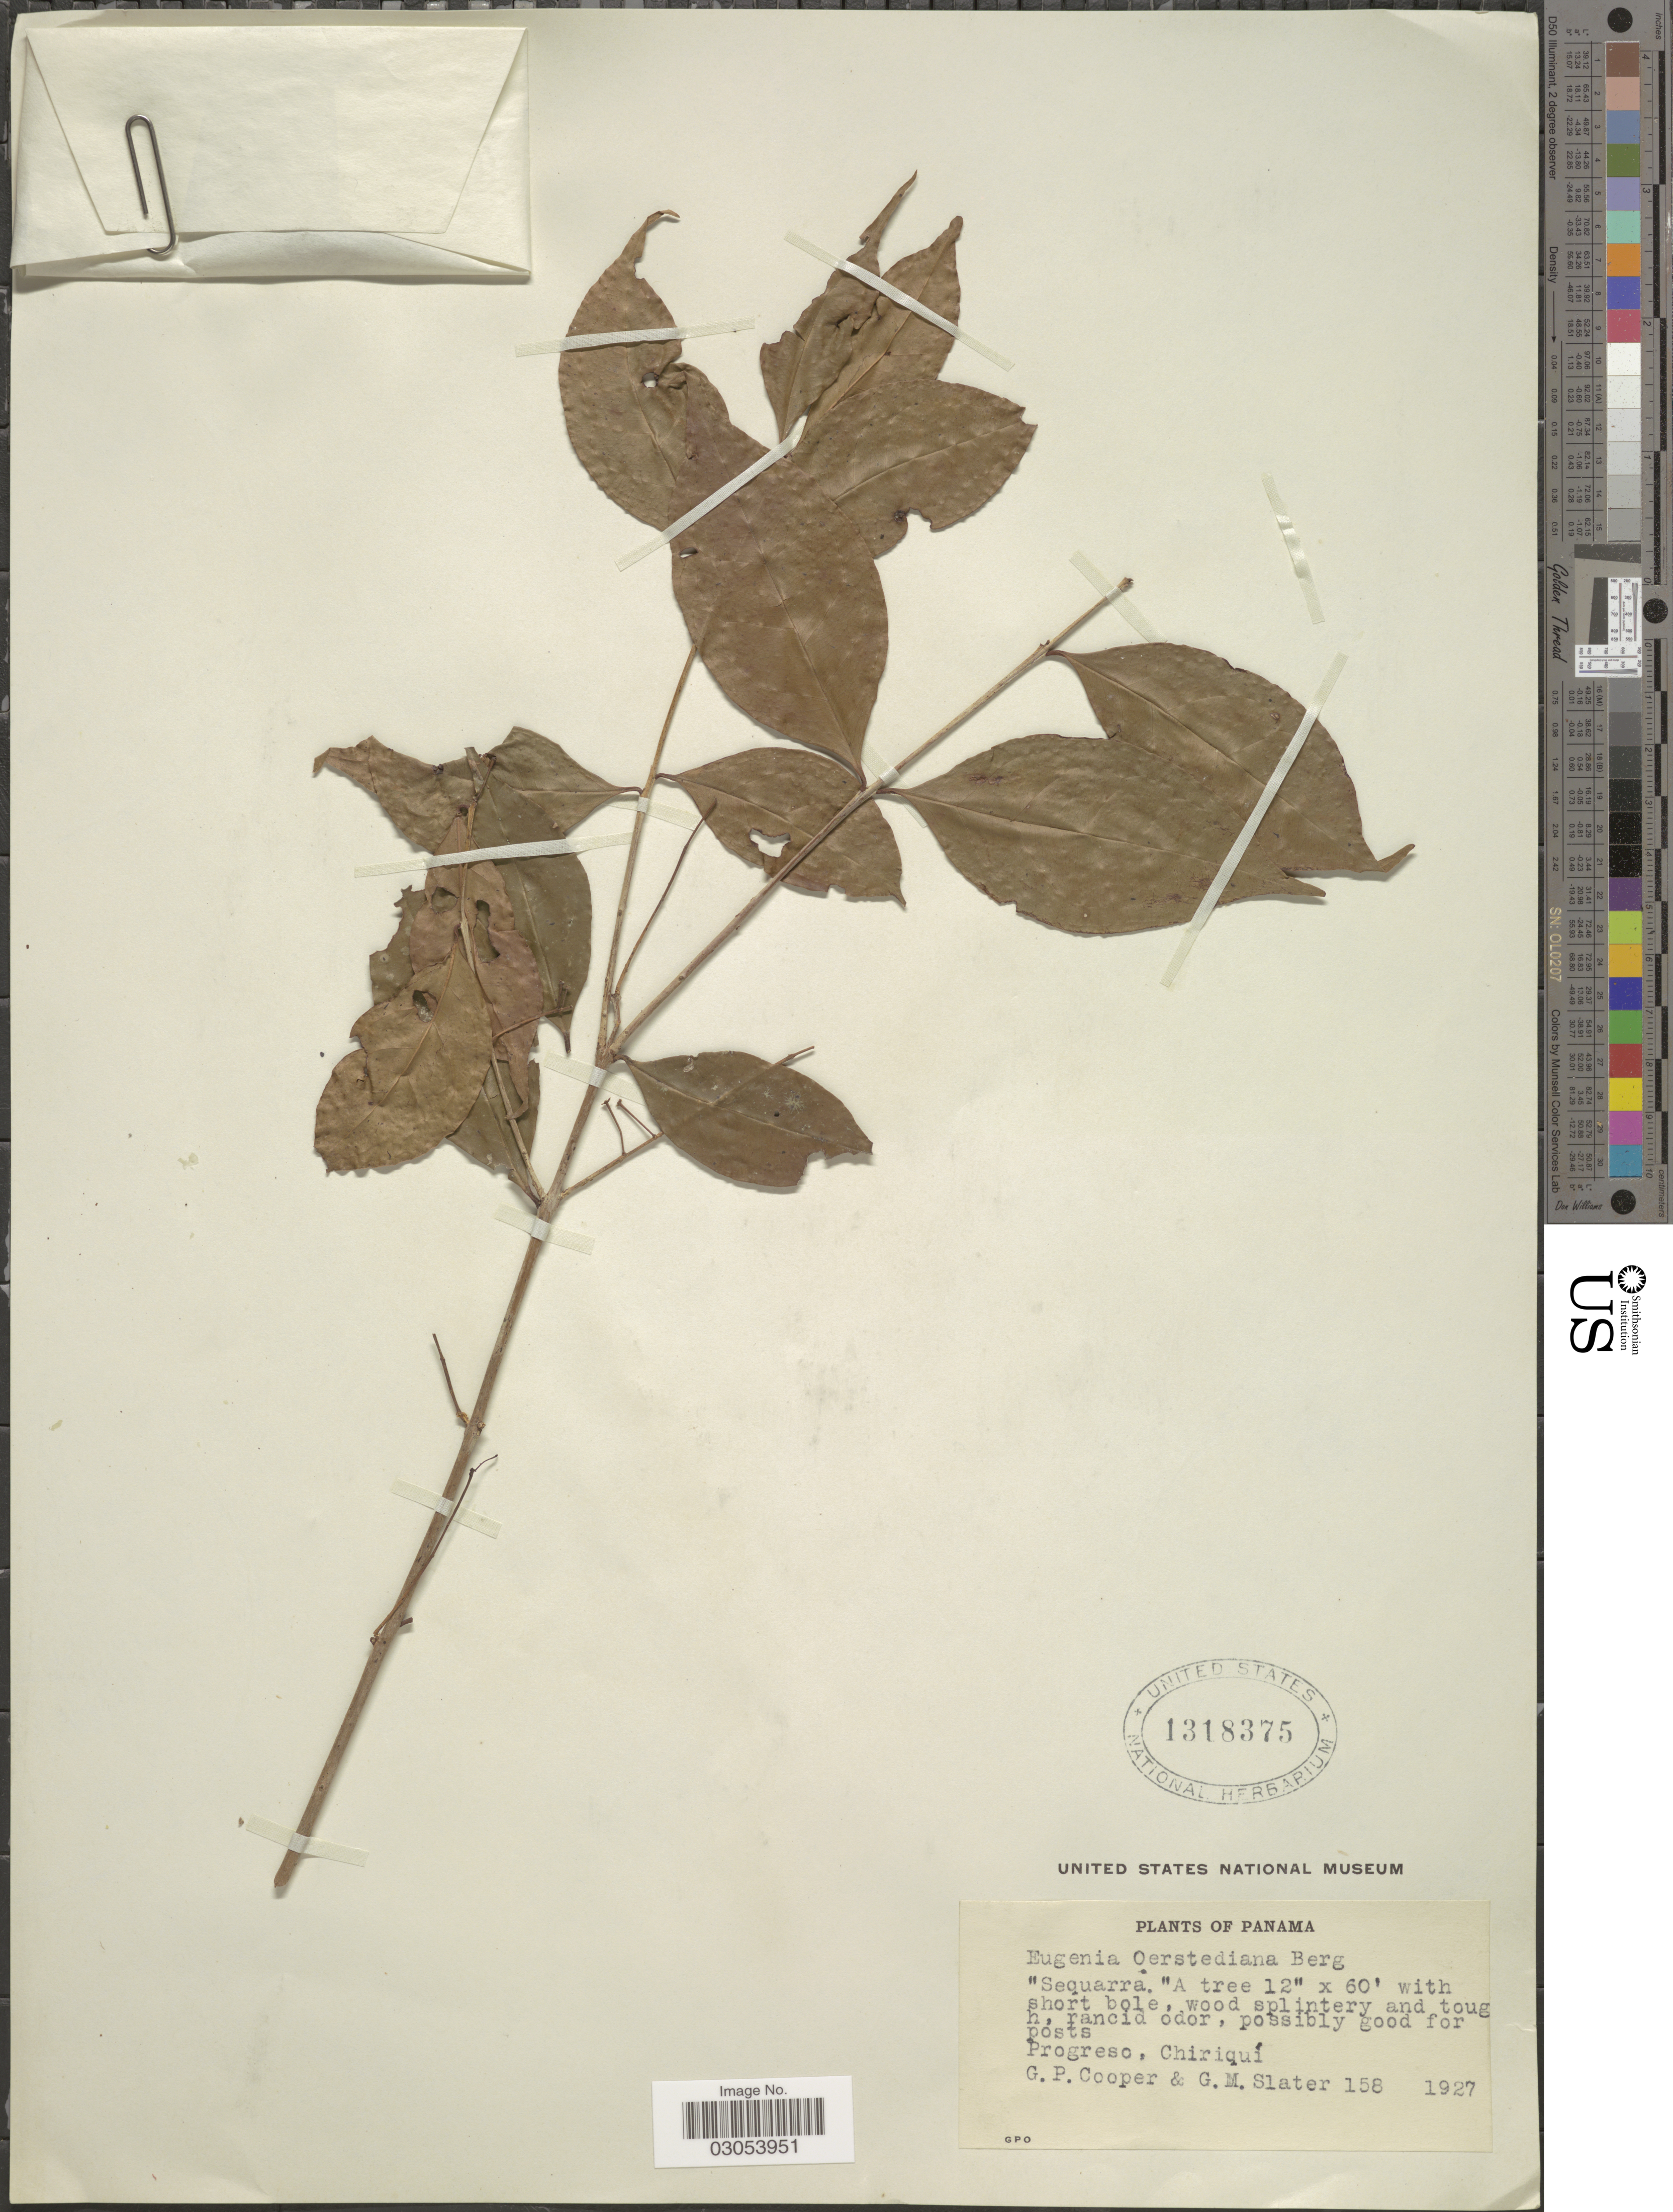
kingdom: Plantae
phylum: Tracheophyta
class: Magnoliopsida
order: Myrtales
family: Myrtaceae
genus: Eugenia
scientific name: Eugenia oerstediana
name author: O. Berg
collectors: G. Cooper & G. Slater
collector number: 158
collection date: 1927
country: Panama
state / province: Chiriqui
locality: Progreso.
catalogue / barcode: US 1318375